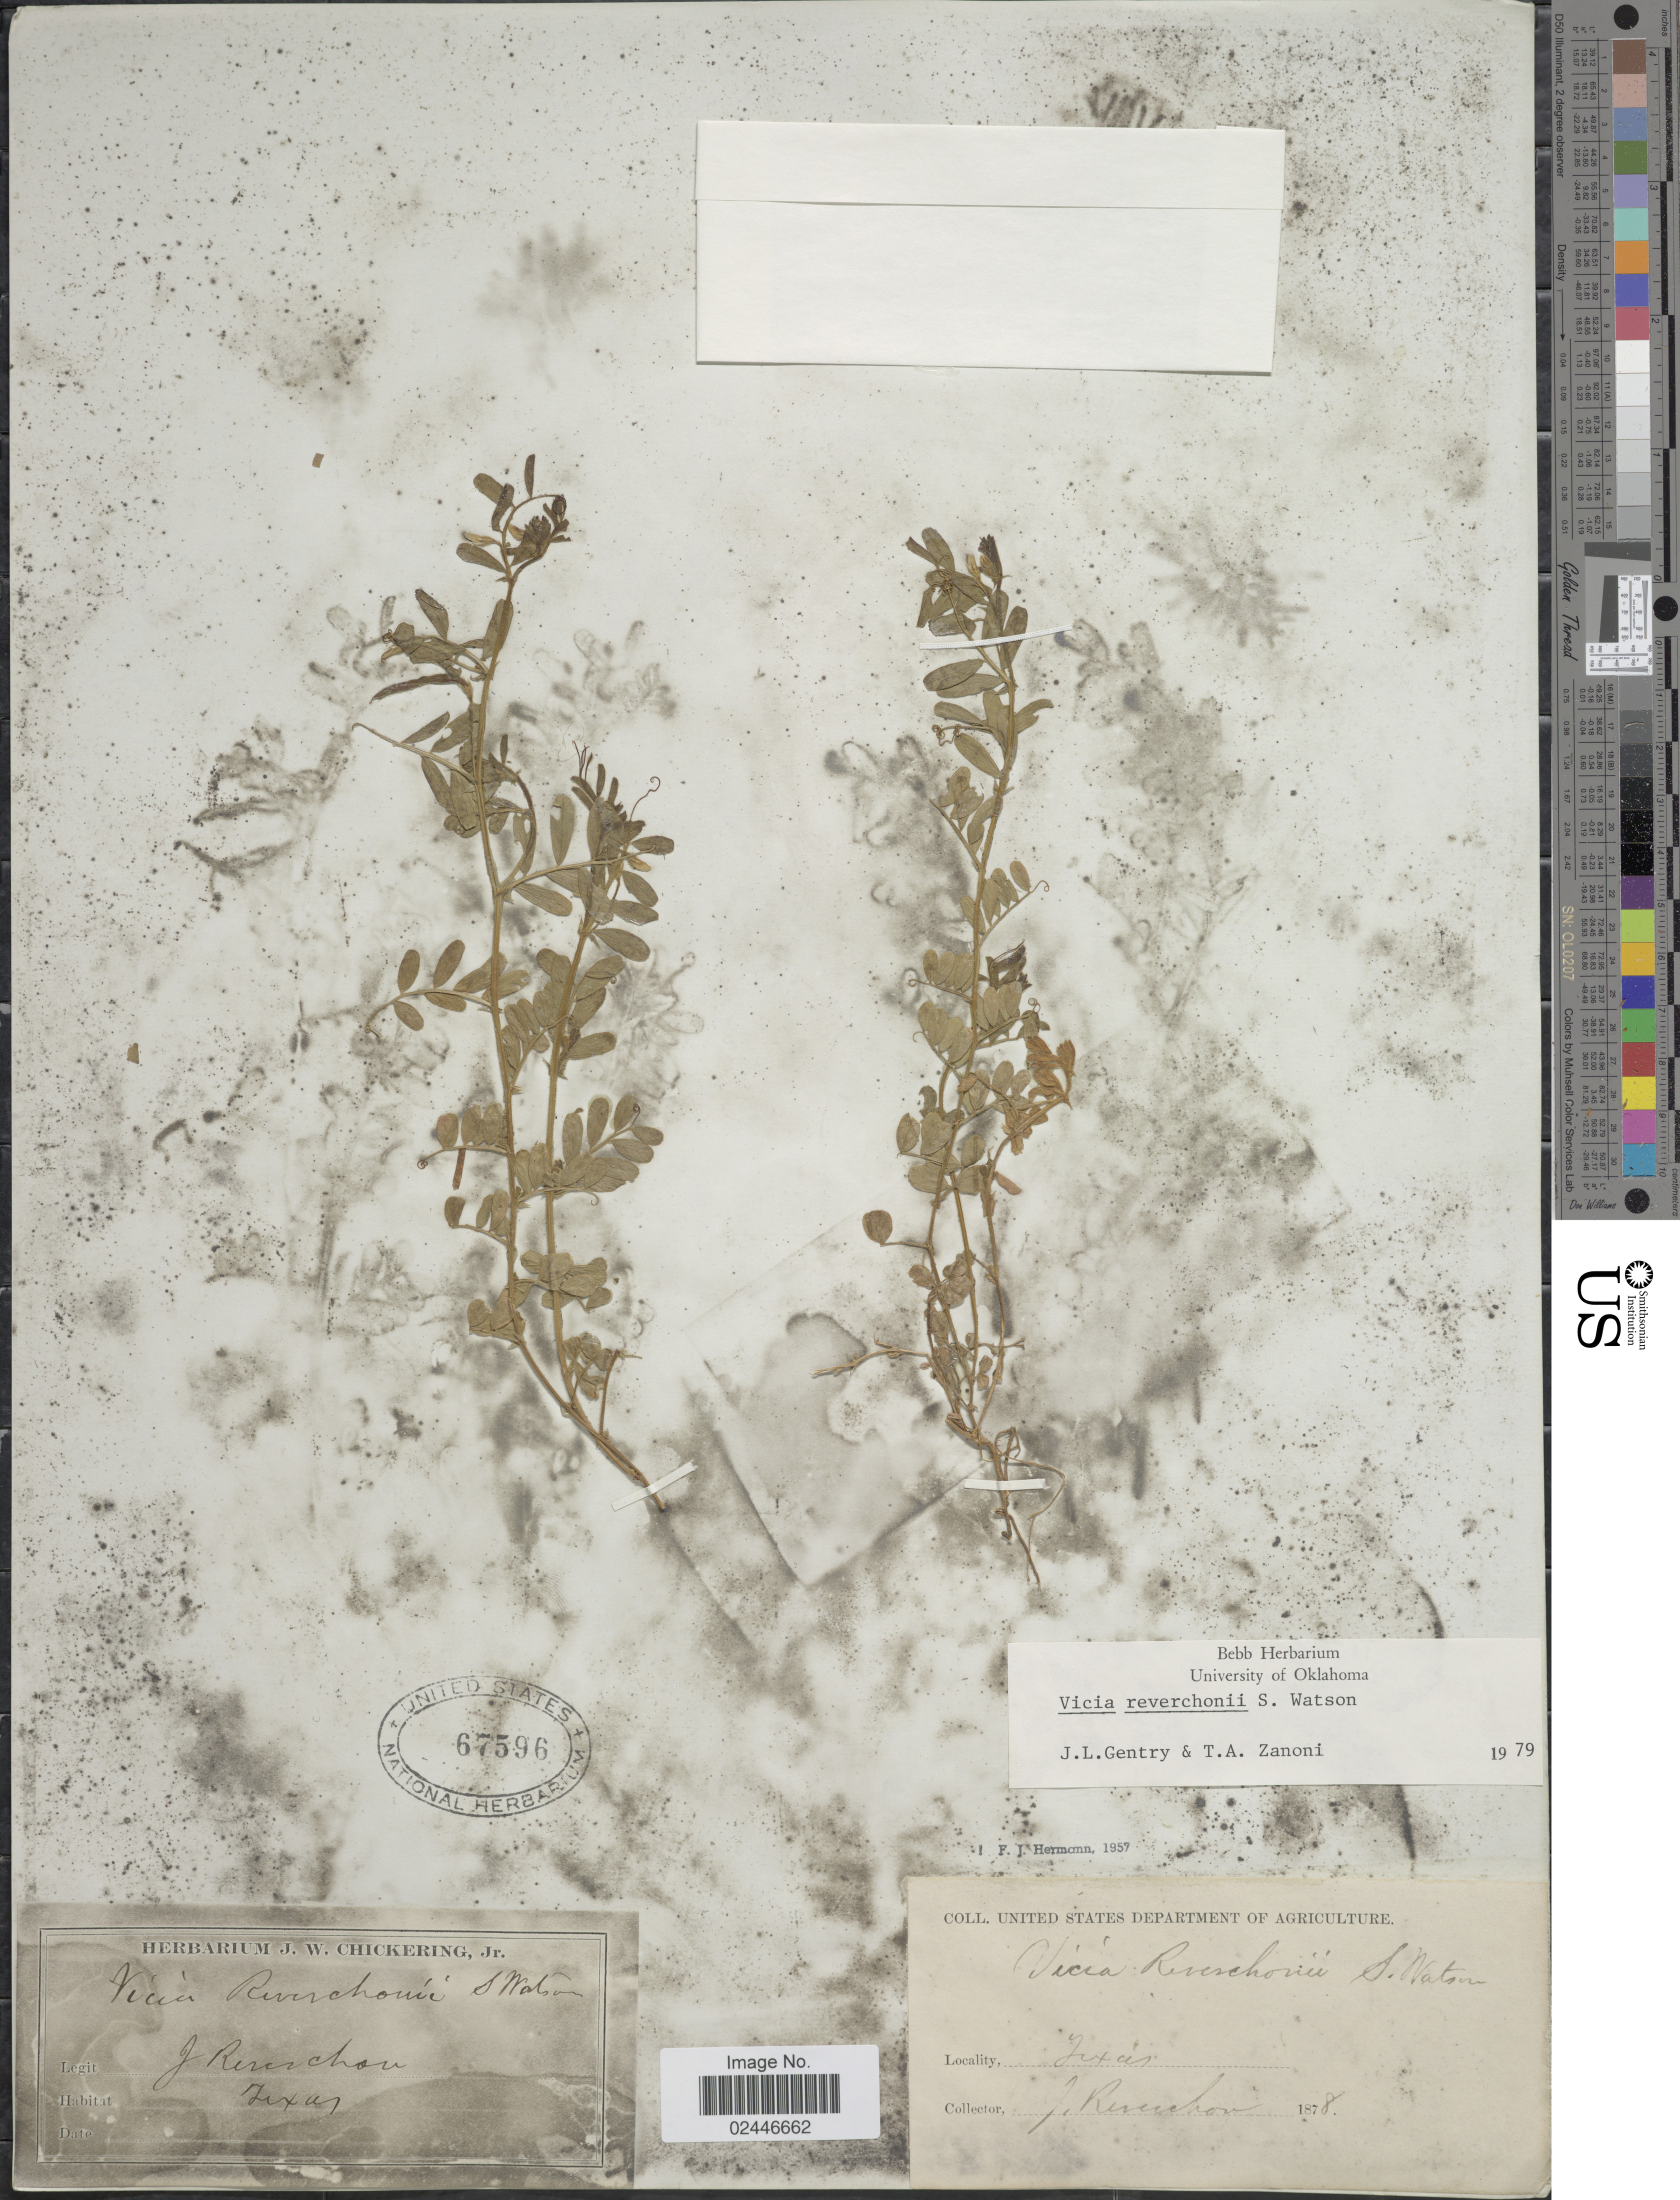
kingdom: Plantae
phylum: Tracheophyta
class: Magnoliopsida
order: Fabales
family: Fabaceae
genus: Vicia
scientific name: Vicia reverchonii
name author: S. Watson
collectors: J. Reverchon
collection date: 1878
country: United States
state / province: Texas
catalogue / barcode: US 67596